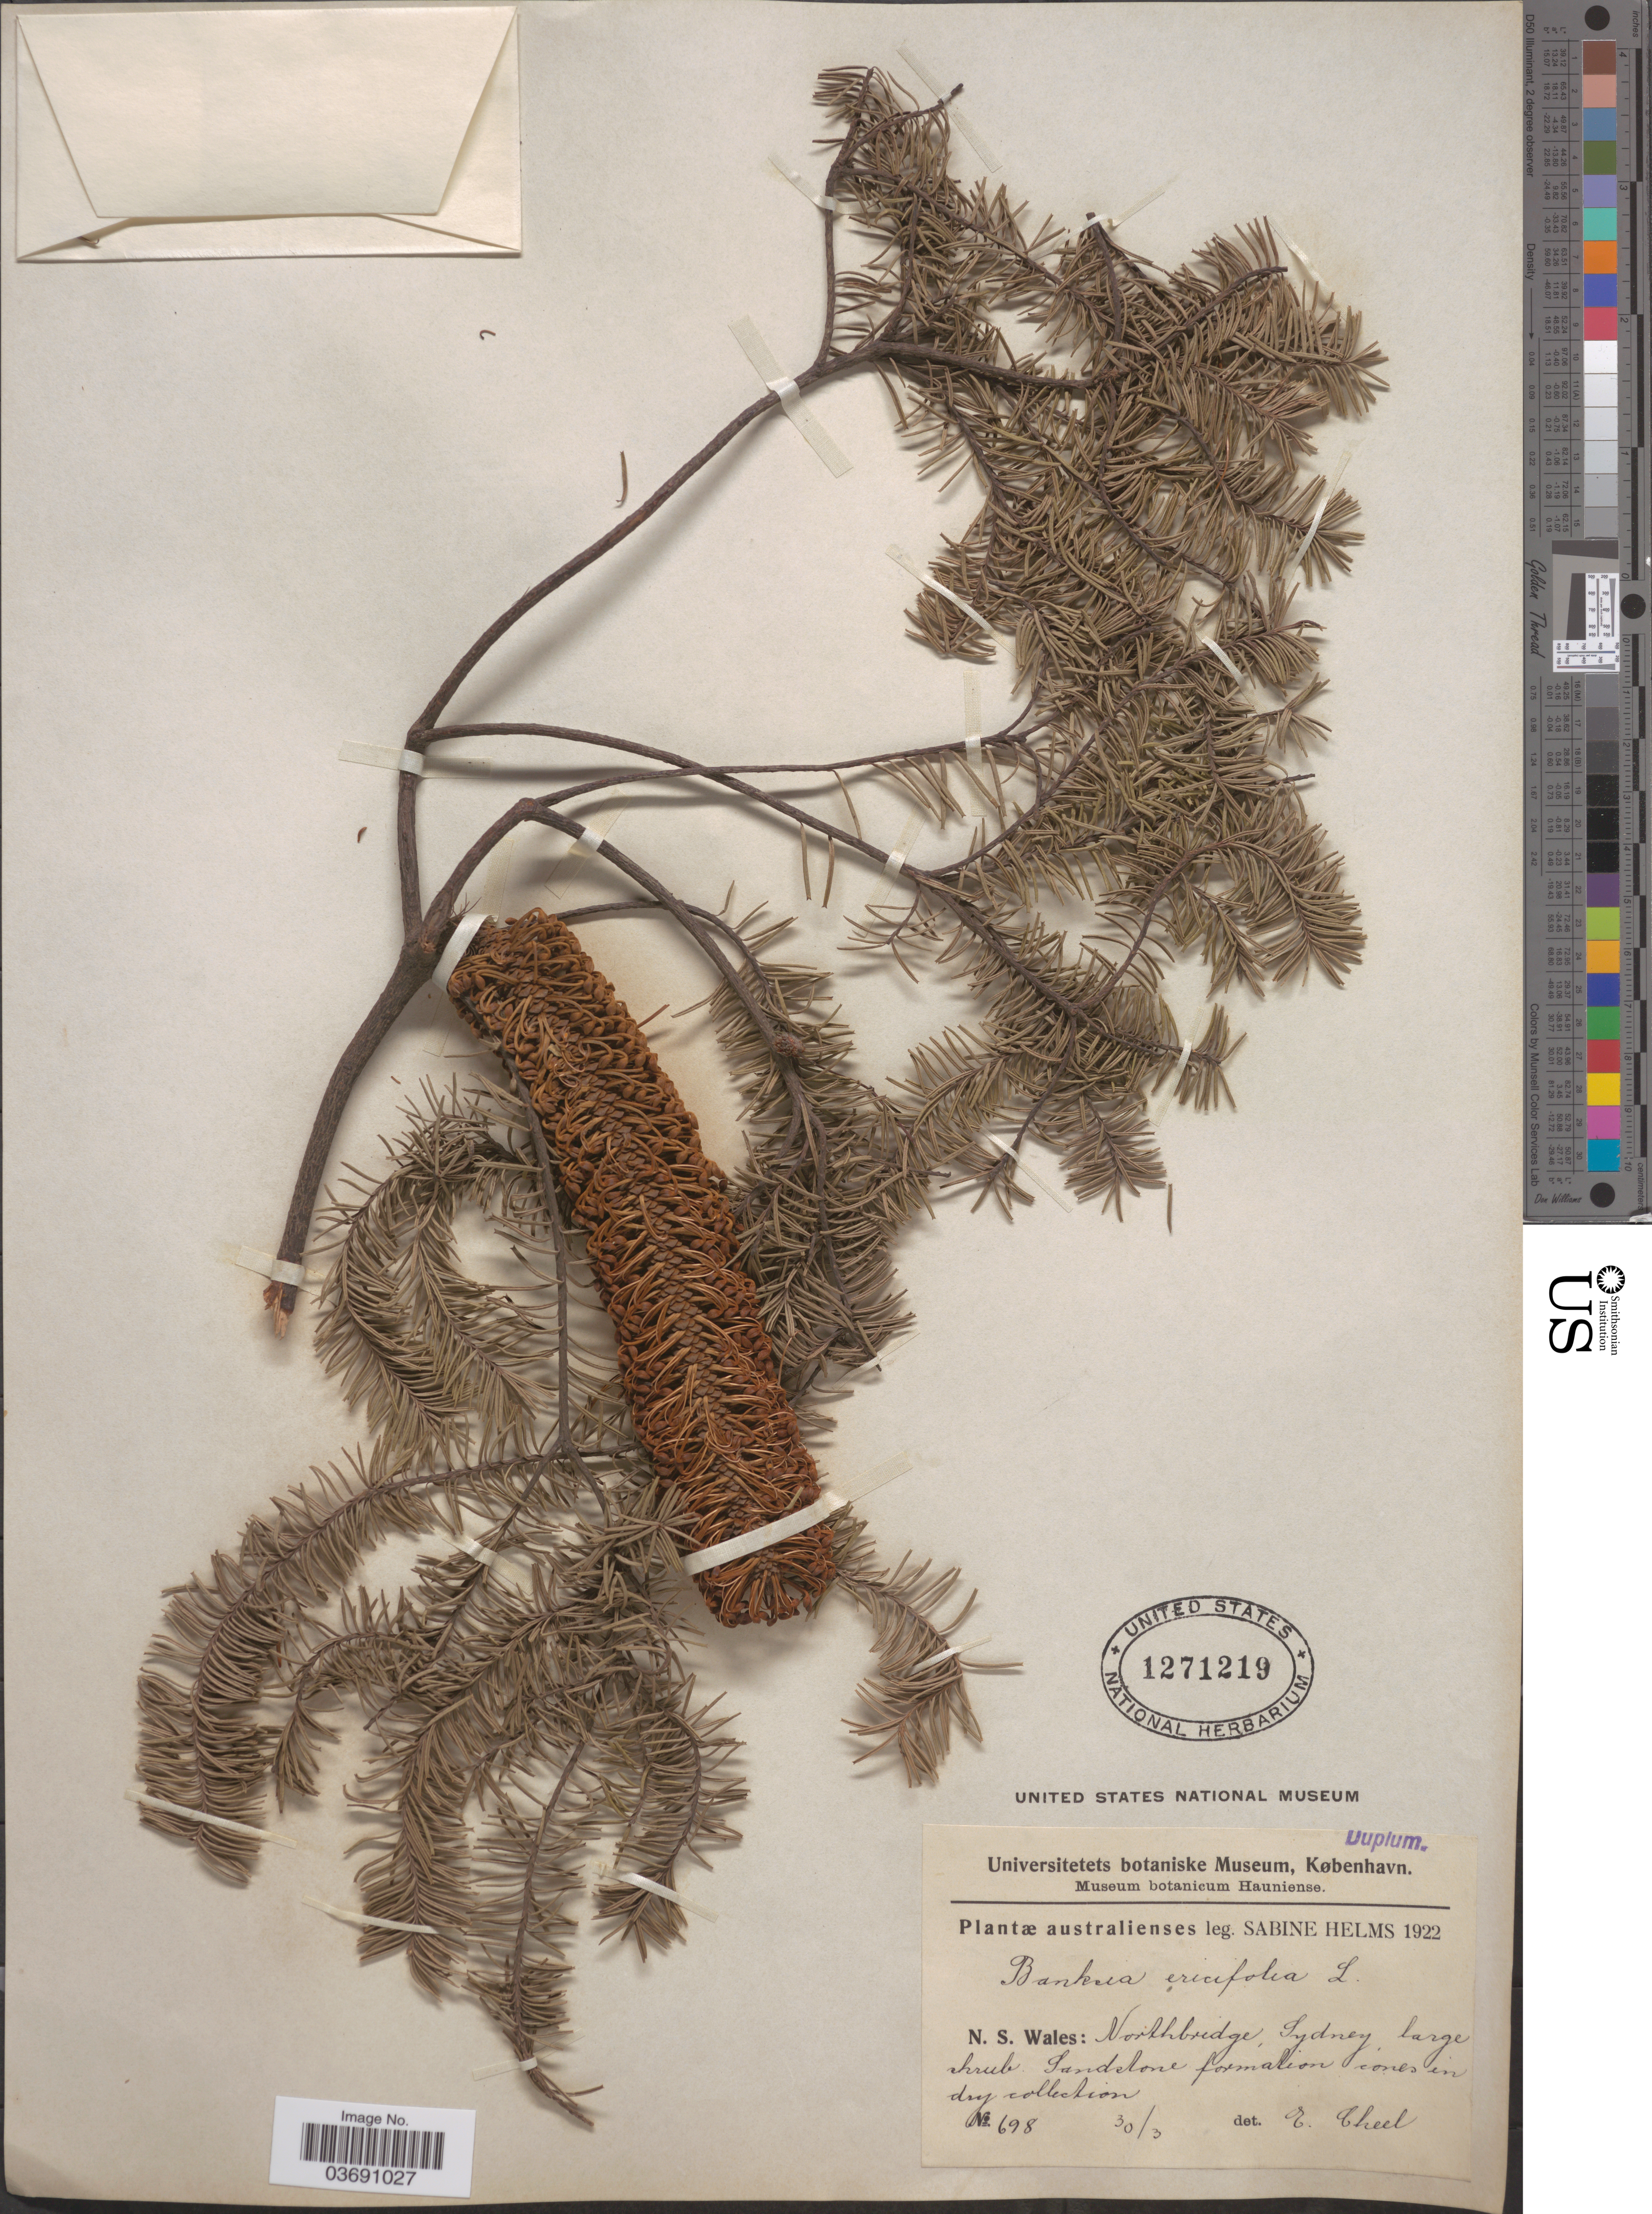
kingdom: Plantae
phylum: Tracheophyta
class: Magnoliopsida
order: Proteales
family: Proteaceae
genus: Banksia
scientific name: Banksia ericifolia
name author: L. f.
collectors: S. Helms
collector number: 698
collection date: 1922-03-30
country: Australia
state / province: New South Wales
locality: Northbridge, Sydney.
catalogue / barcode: US 1271219